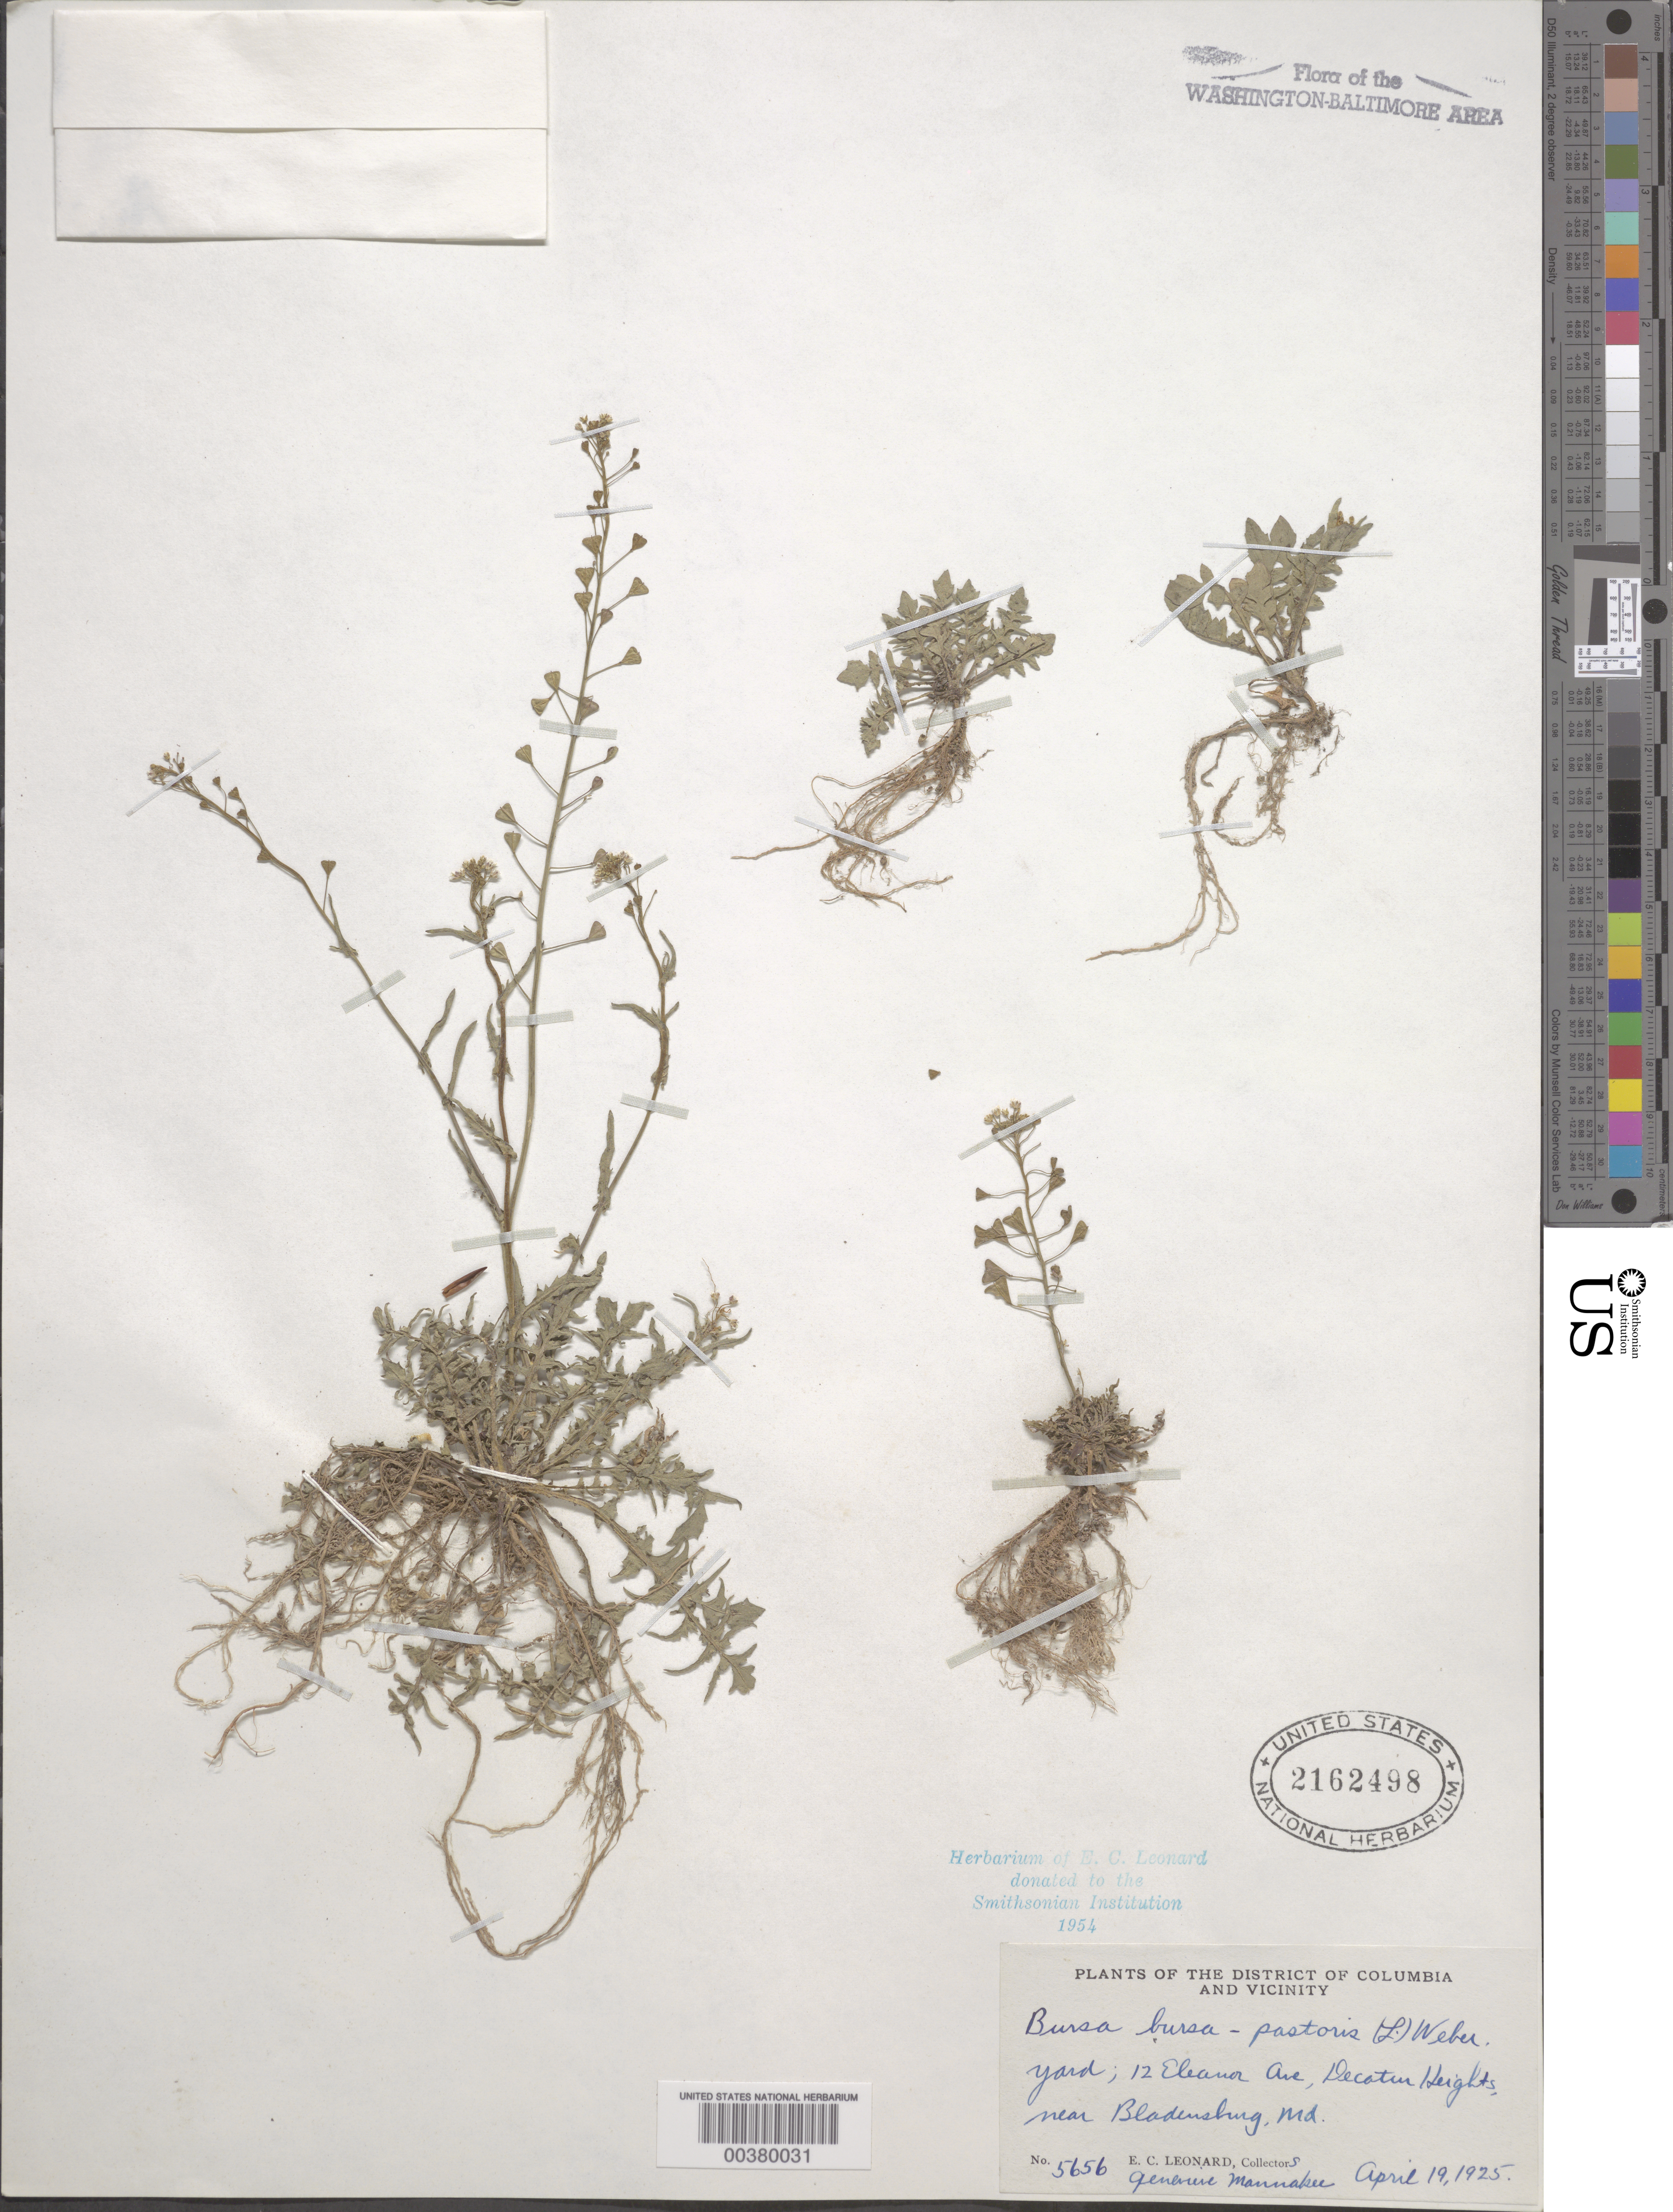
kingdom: Plantae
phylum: Tracheophyta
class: Magnoliopsida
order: Brassicales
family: Brassicaceae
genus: Capsella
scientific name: Capsella bursa-pastoris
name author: (L.) Medik.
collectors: E. C. Leonard & G. Mannahee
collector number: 5656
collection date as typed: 19 Apr 1925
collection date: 1925-04-19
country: United States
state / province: Maryland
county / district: Prince George's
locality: Decatur Heights, Bladensburg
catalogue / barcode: US 2162498